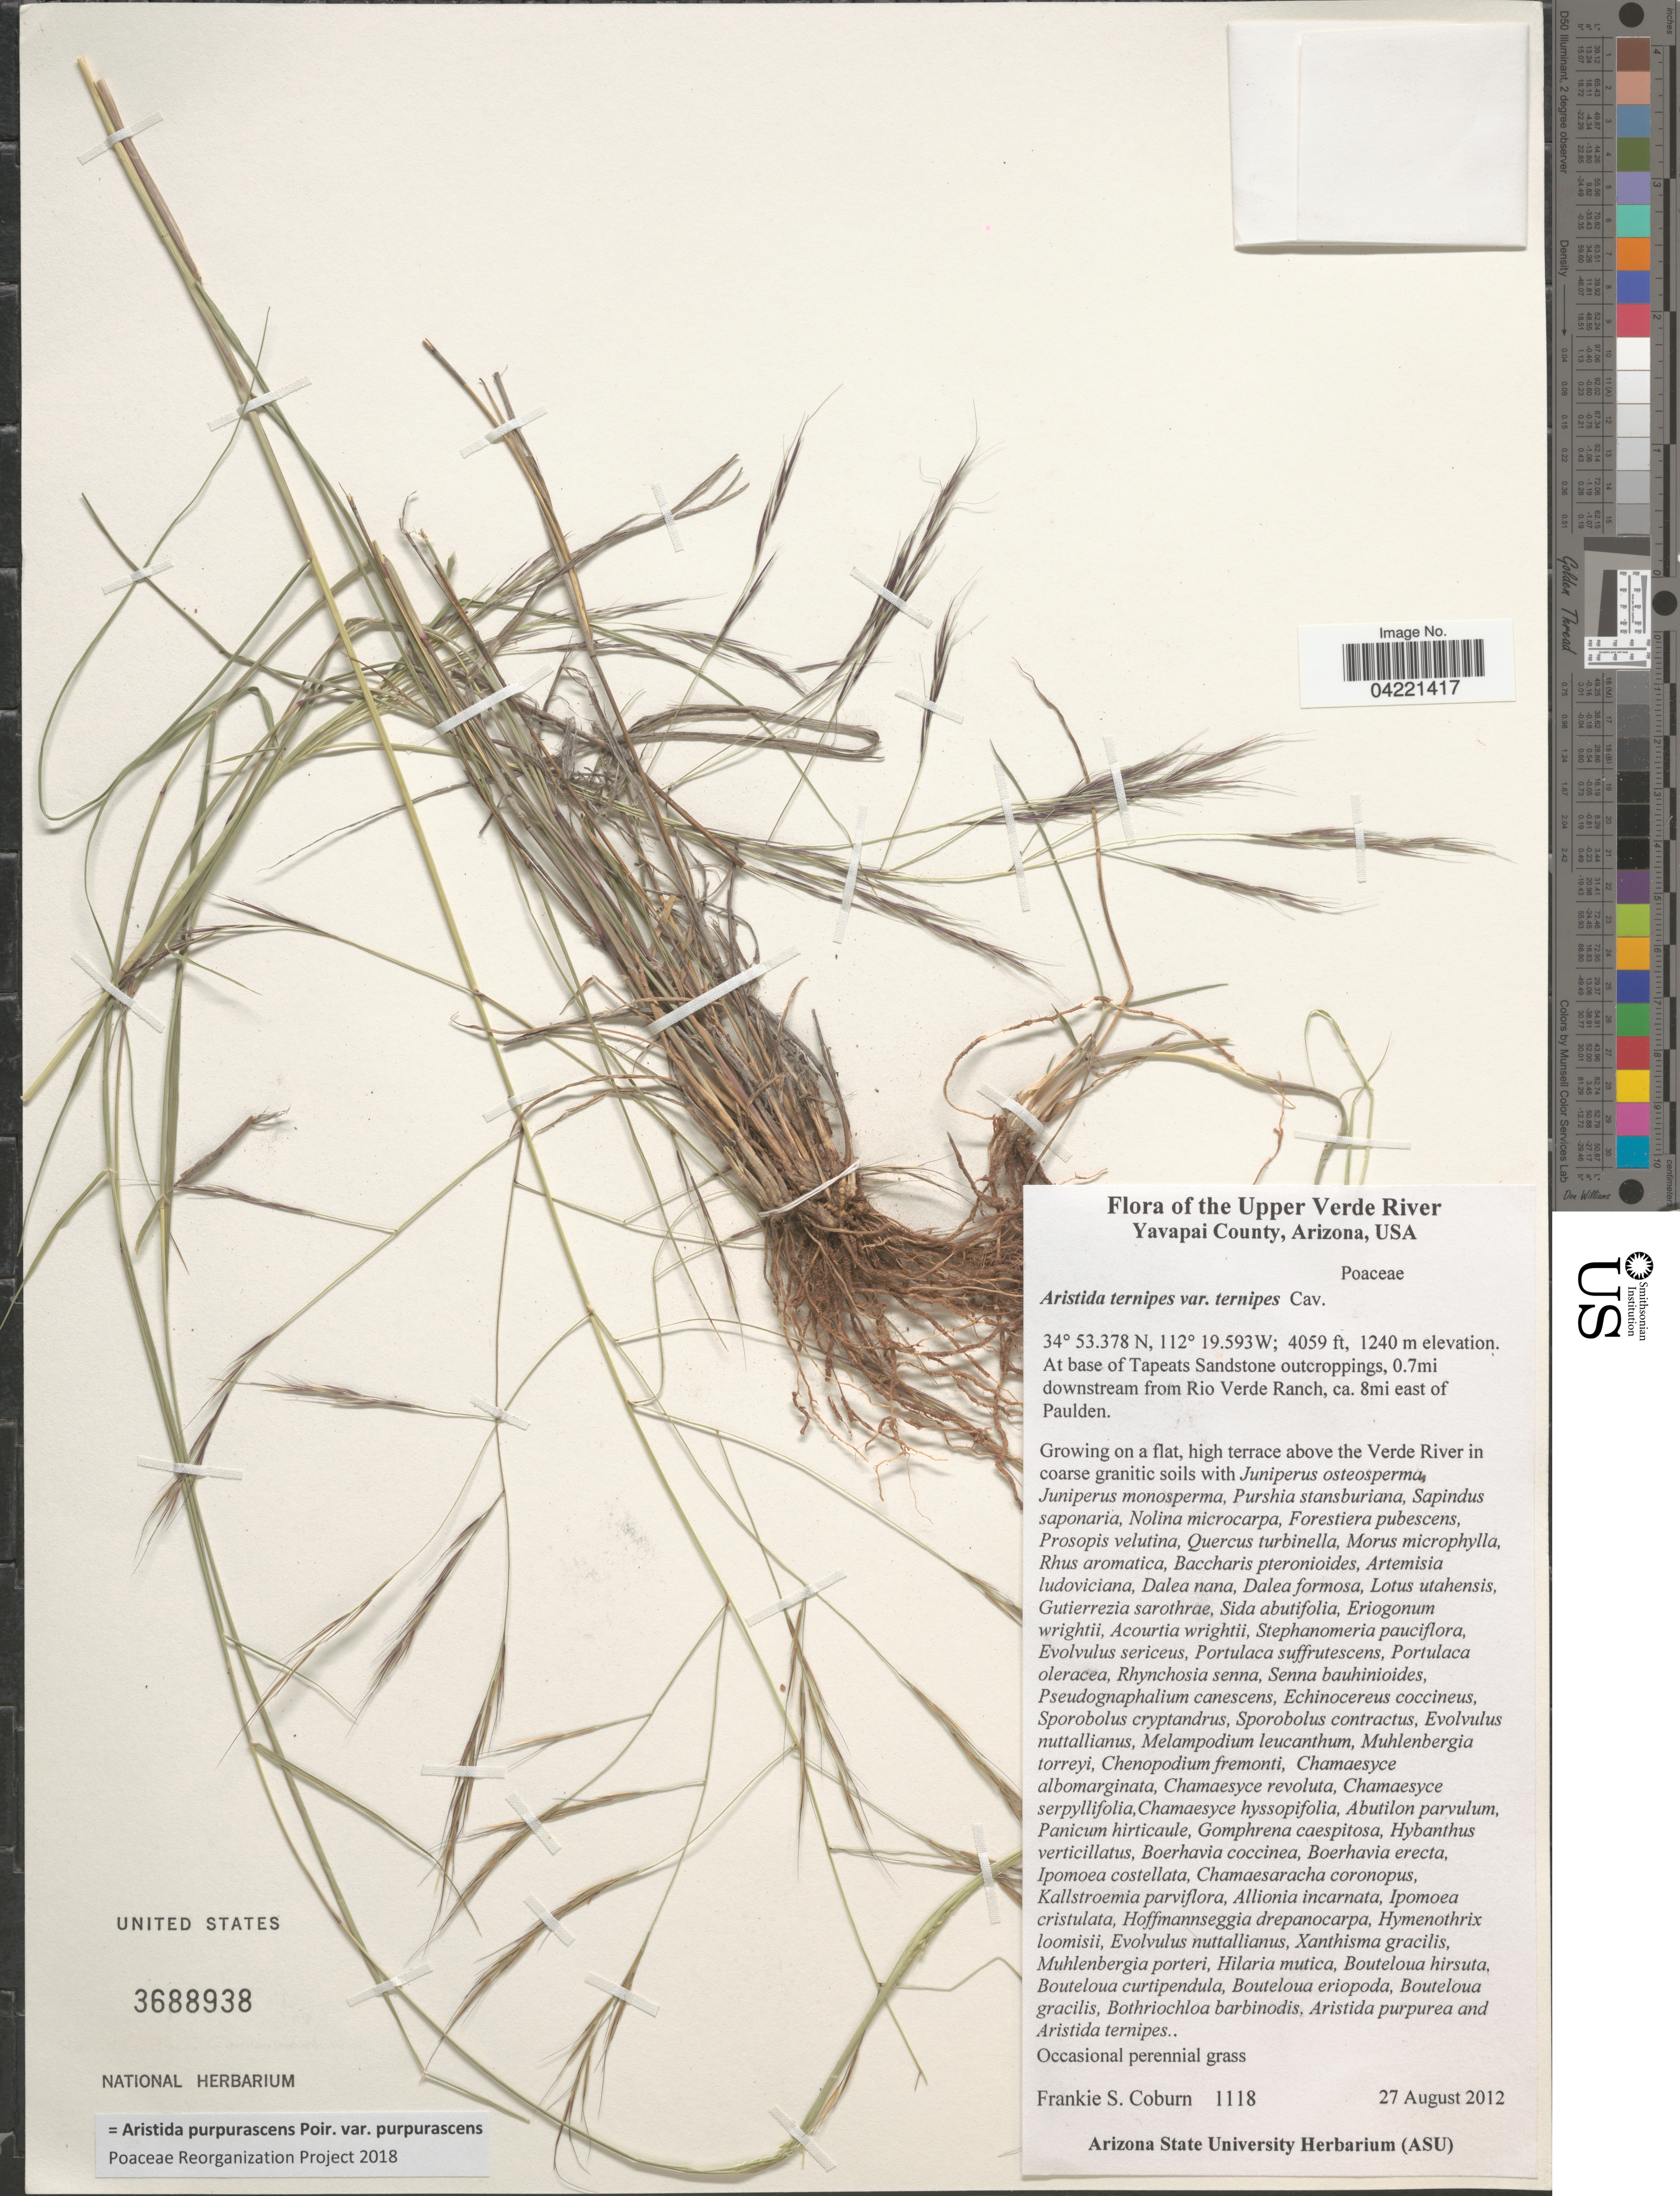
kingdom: Plantae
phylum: Tracheophyta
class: Liliopsida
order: Poales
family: Poaceae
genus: Aristida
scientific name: Aristida purpurascens var. purpurescens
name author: Poir.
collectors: F. Coburn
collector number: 1118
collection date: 2012-08-27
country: United States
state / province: Arizona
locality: Upper Verde River. Yavapai County. At base of Tapeats Sandstone outcroppings, 0.7 mi downstream from Rio Verde Ranch, ca. 8mi east of Paulden. On a flat, high terrace above the Verde River in coarse granitic soils.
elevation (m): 1240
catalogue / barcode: US 3688938